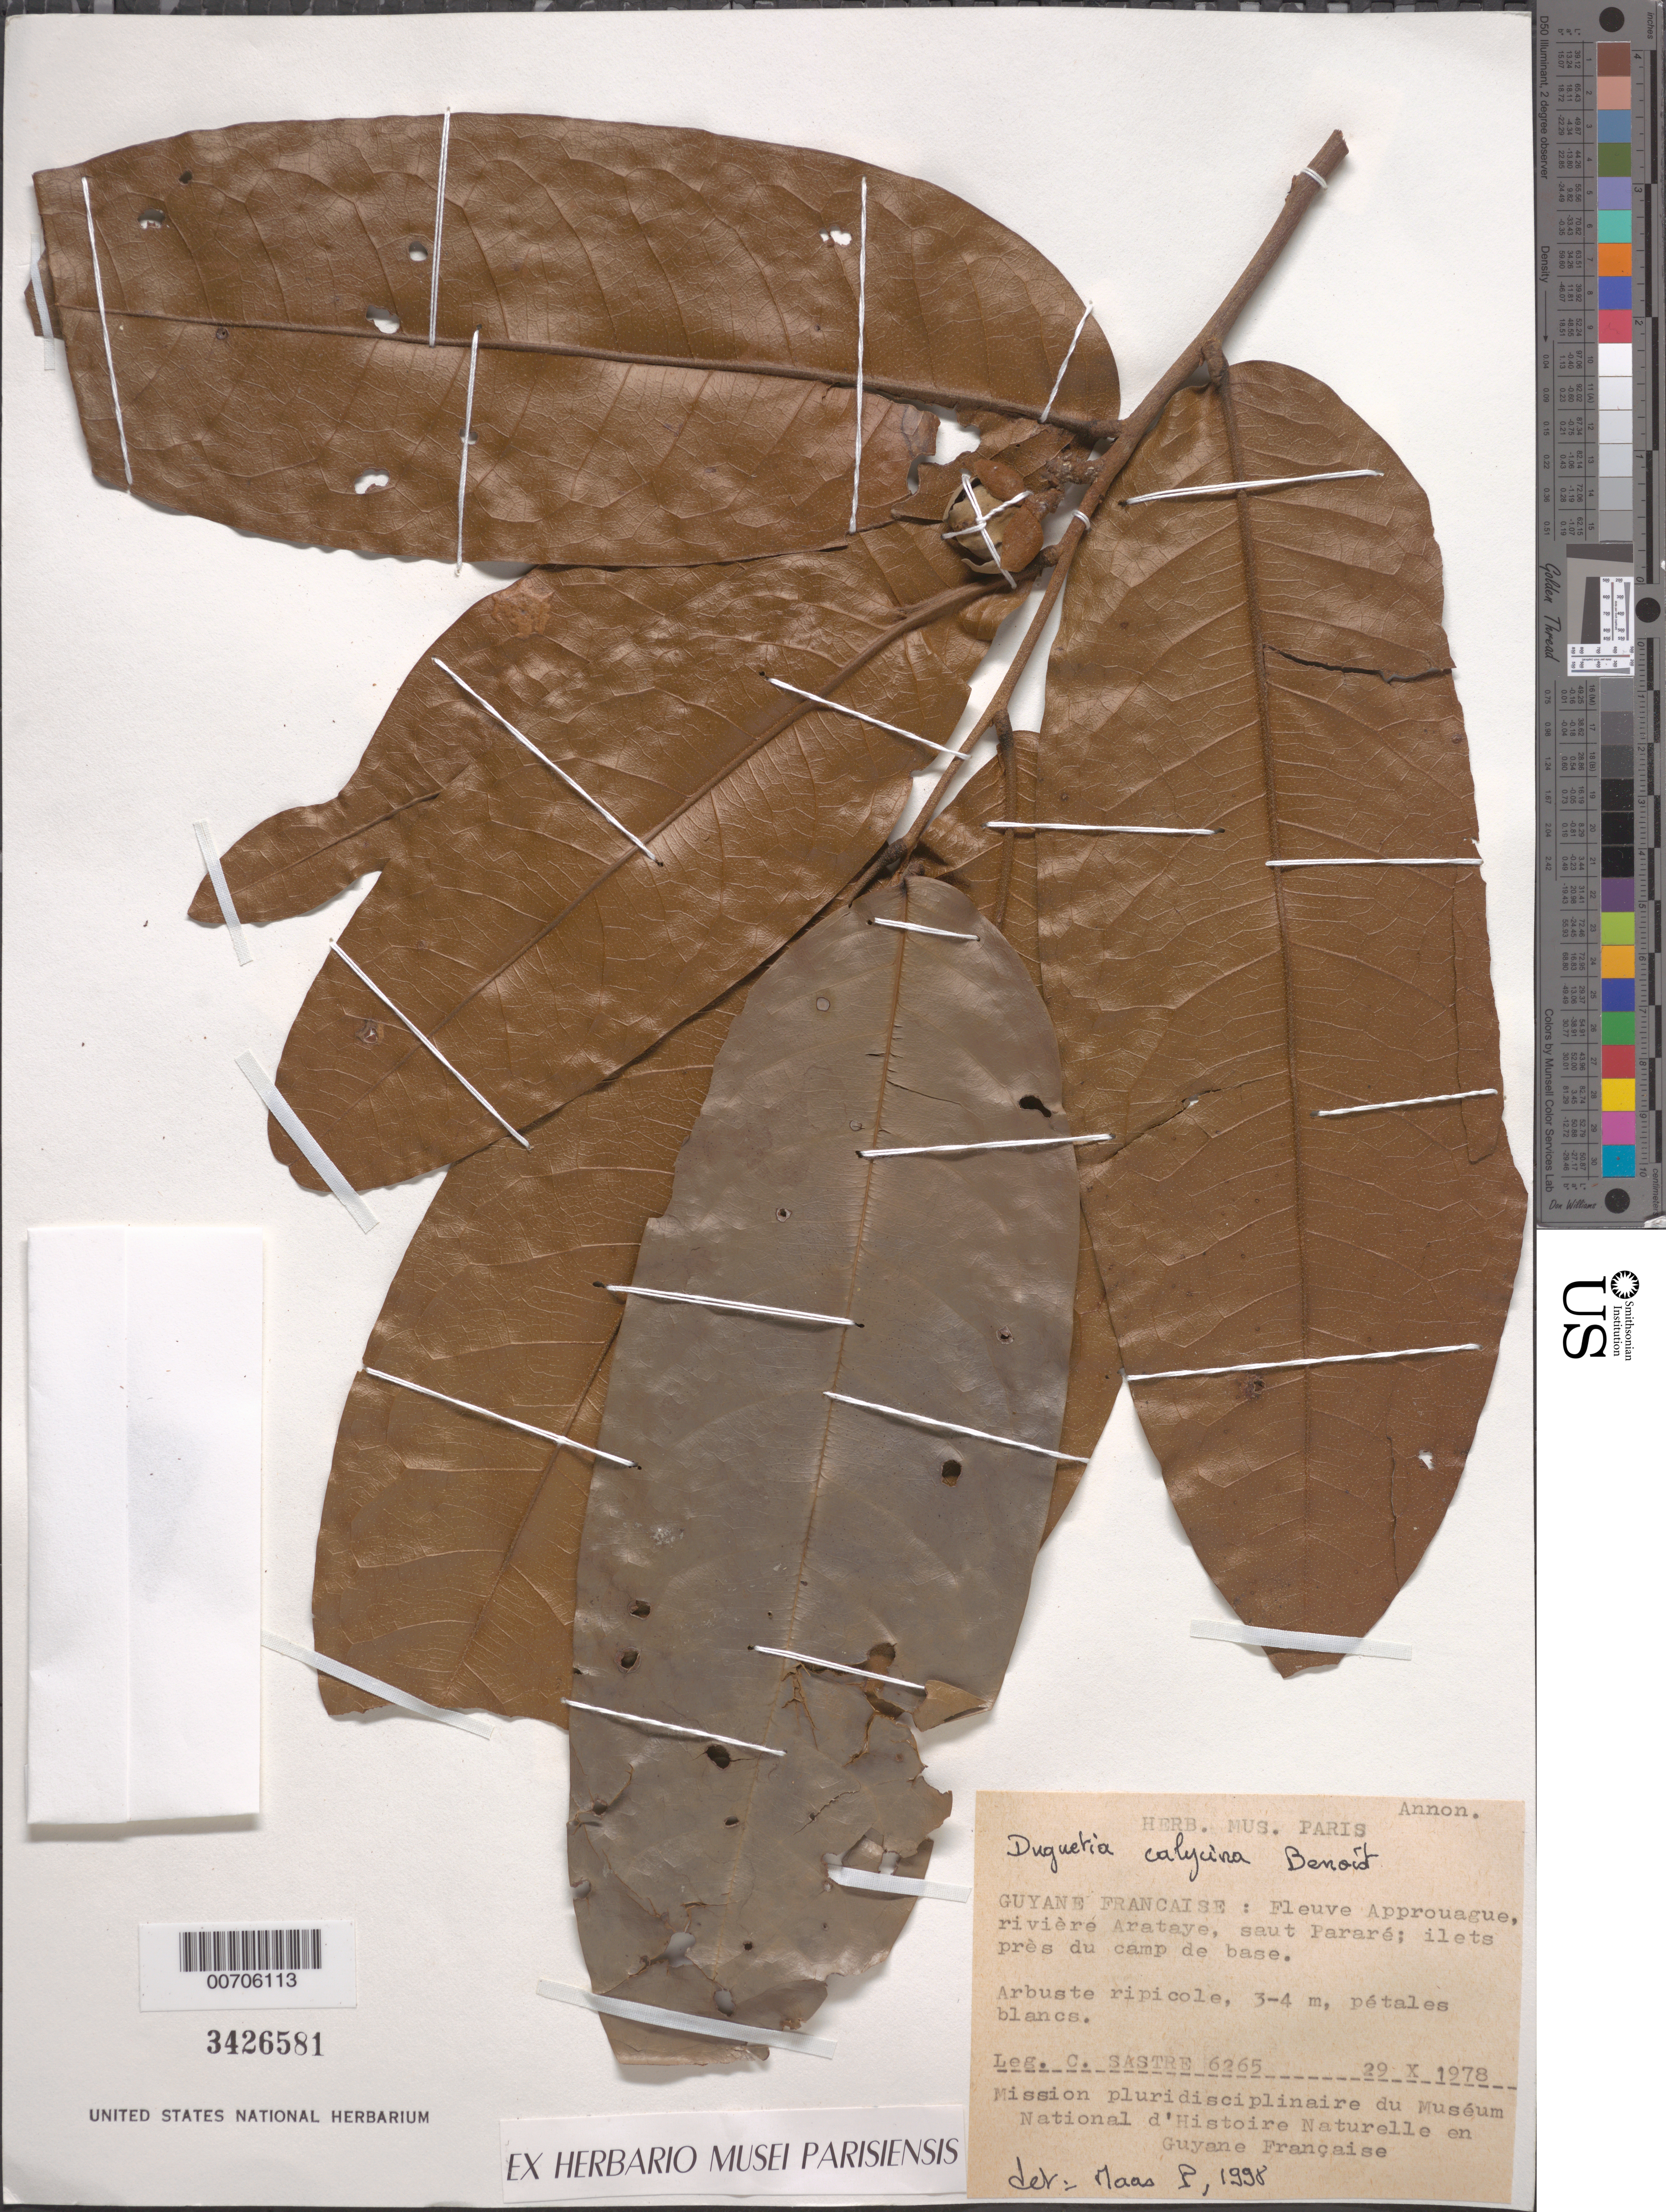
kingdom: Plantae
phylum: Tracheophyta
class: Magnoliopsida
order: Magnoliales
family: Annonaceae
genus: Duguetia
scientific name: Duguetia calycina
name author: Benoist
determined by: Maas, Paul J. M.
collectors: C. H. L. Sastre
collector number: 6265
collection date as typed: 29-Oct-78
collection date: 1978-10-29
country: French Guiana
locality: Saut Pararé, Rivière Arataye, Fleuve Approuague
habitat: Islets pres du camp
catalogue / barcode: US 3426581